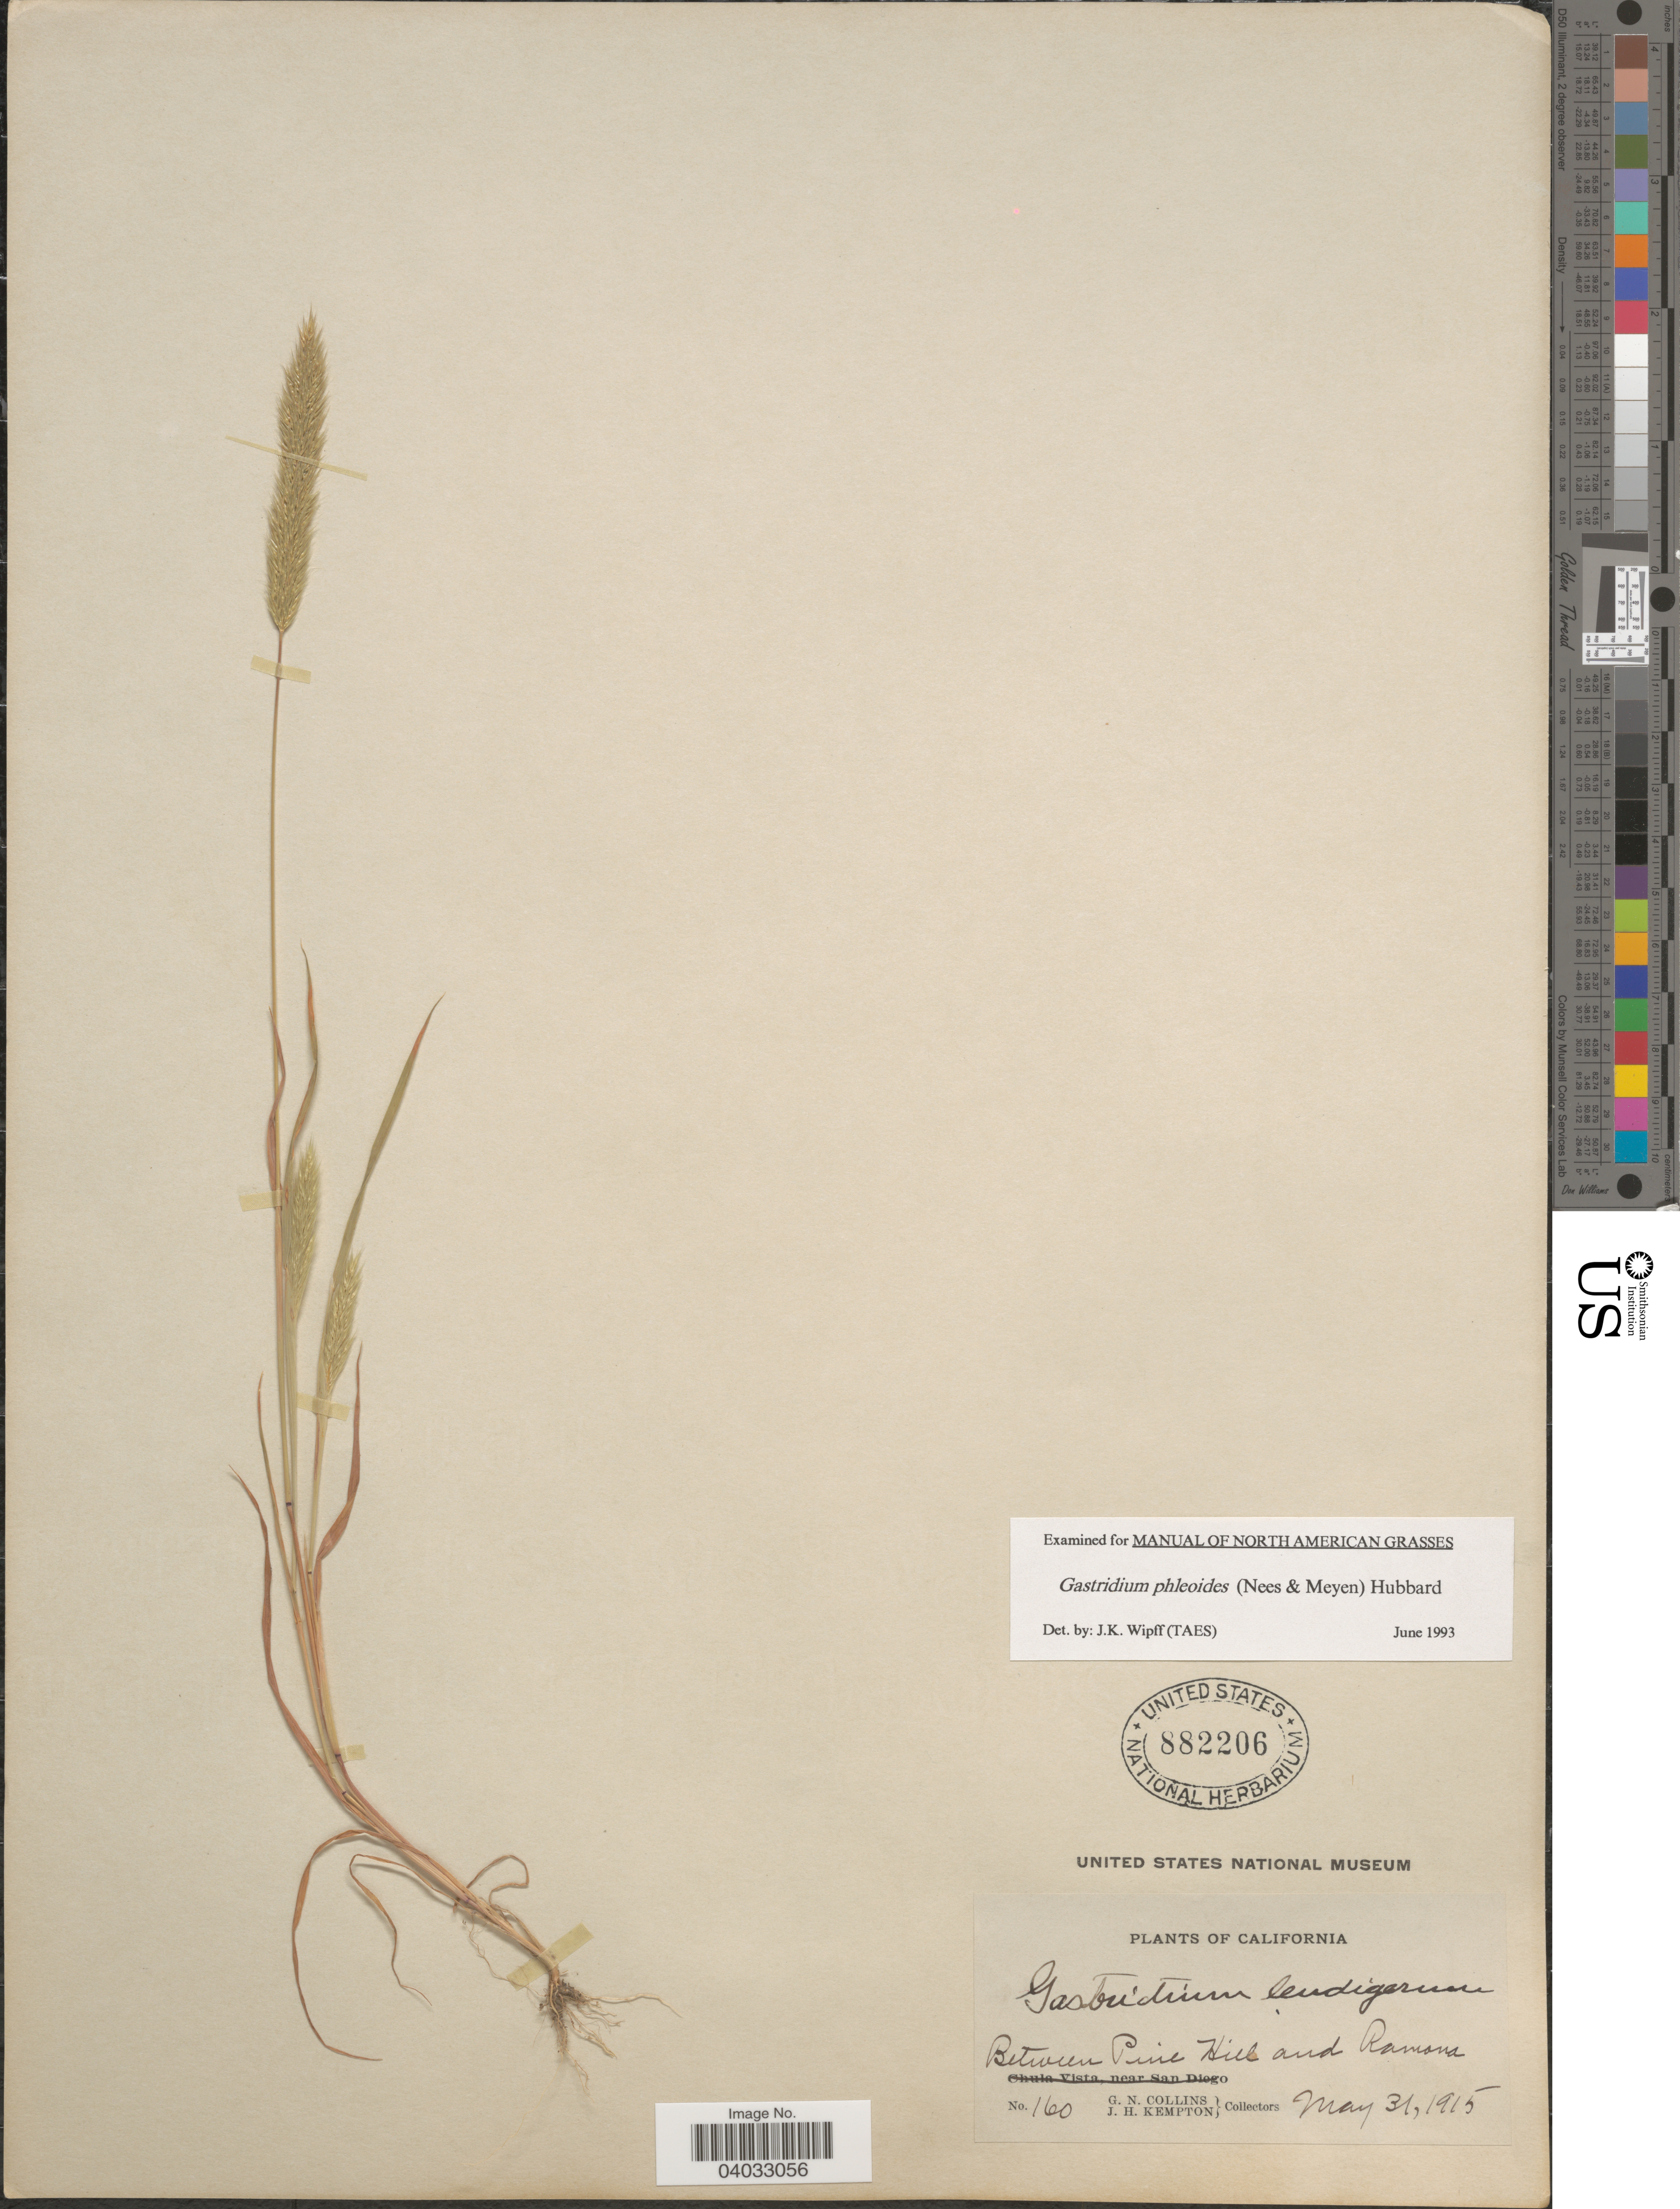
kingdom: Plantae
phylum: Tracheophyta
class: Liliopsida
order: Poales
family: Poaceae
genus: Gastridium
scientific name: Gastridium phleoides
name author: (Nees) C.E. Hubb.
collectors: G. Collins & J. H. Kempton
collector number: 160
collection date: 1915-05-31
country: United States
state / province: California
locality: Between Pine Hill and Ramona.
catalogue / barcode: US 882206